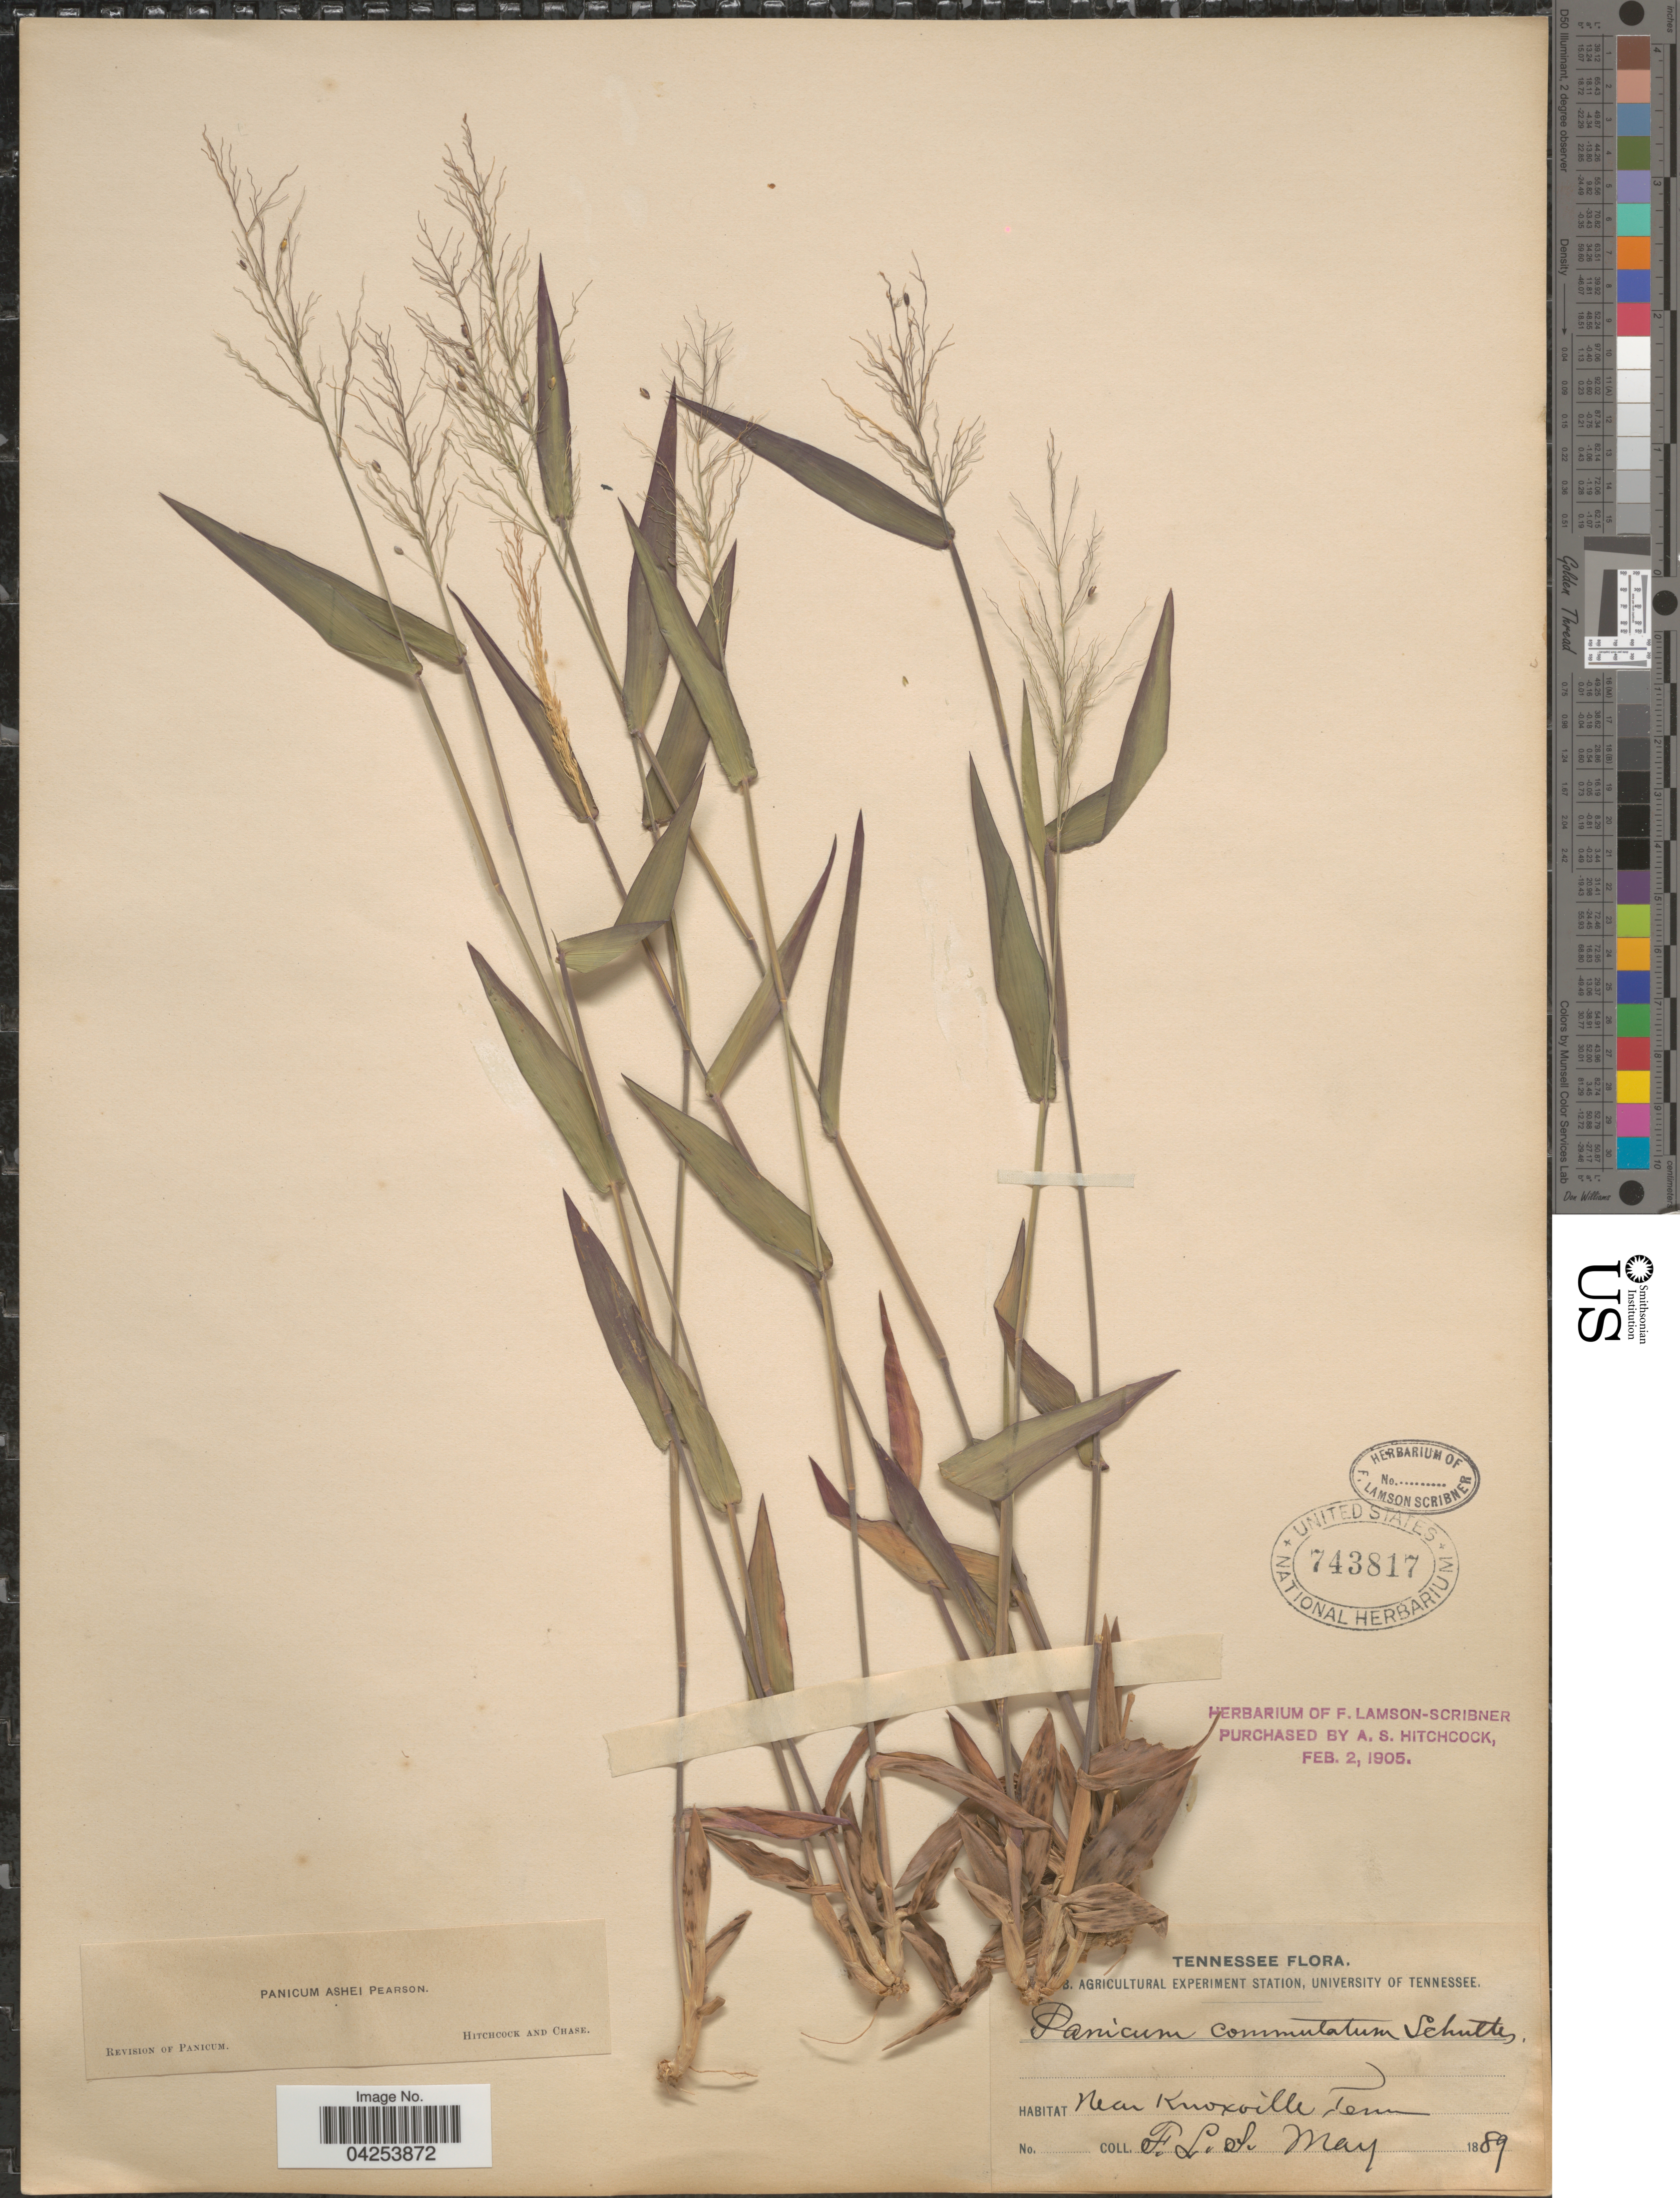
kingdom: Plantae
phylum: Tracheophyta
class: Liliopsida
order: Poales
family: Poaceae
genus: Dichanthelium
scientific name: Dichanthelium commutatum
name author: (Schult.) Gould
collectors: F. Lamson-Scribner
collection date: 1889-05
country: United States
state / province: Tennessee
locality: Near Knoxville.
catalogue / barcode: US 743817